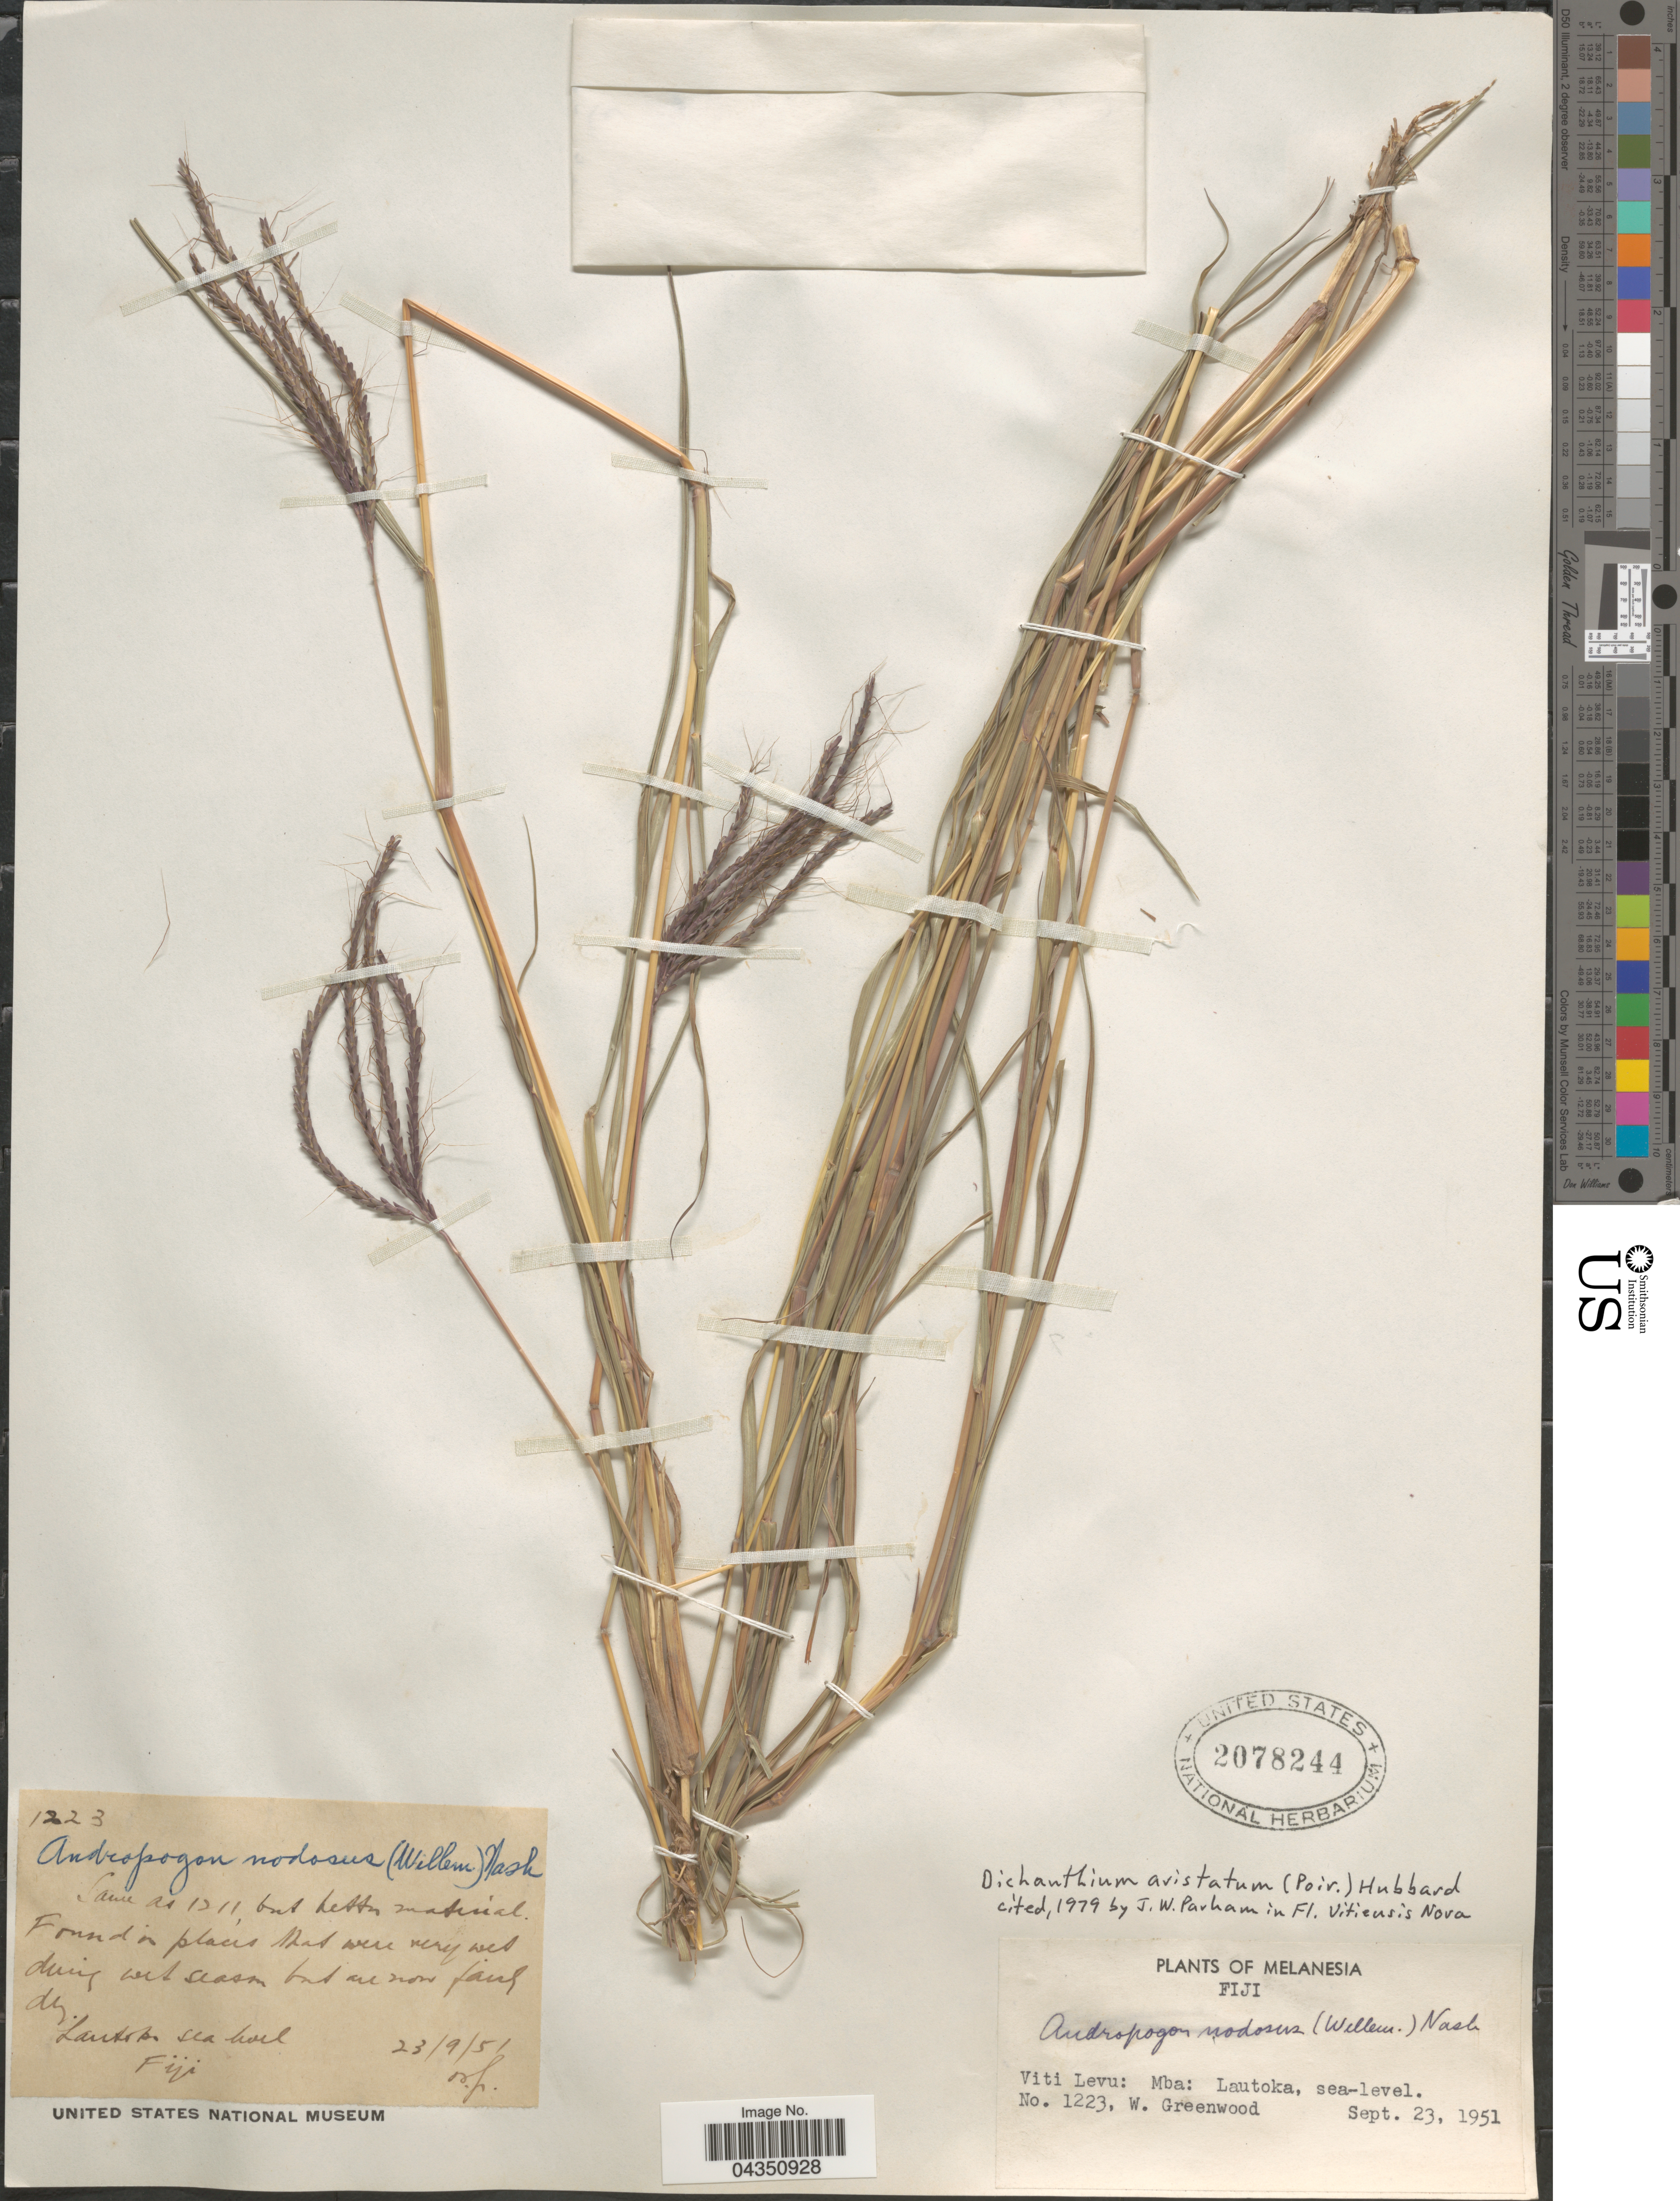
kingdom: Plantae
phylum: Tracheophyta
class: Liliopsida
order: Poales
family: Poaceae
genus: Dichanthium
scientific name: Dichanthium aristatum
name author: (Poir.) C.E. Hubb.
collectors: W. Greenwood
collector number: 1223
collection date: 1951-09-23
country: Fiji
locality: Melanesia. Viti Levu: Mba: Lautoka.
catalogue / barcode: US 2078244